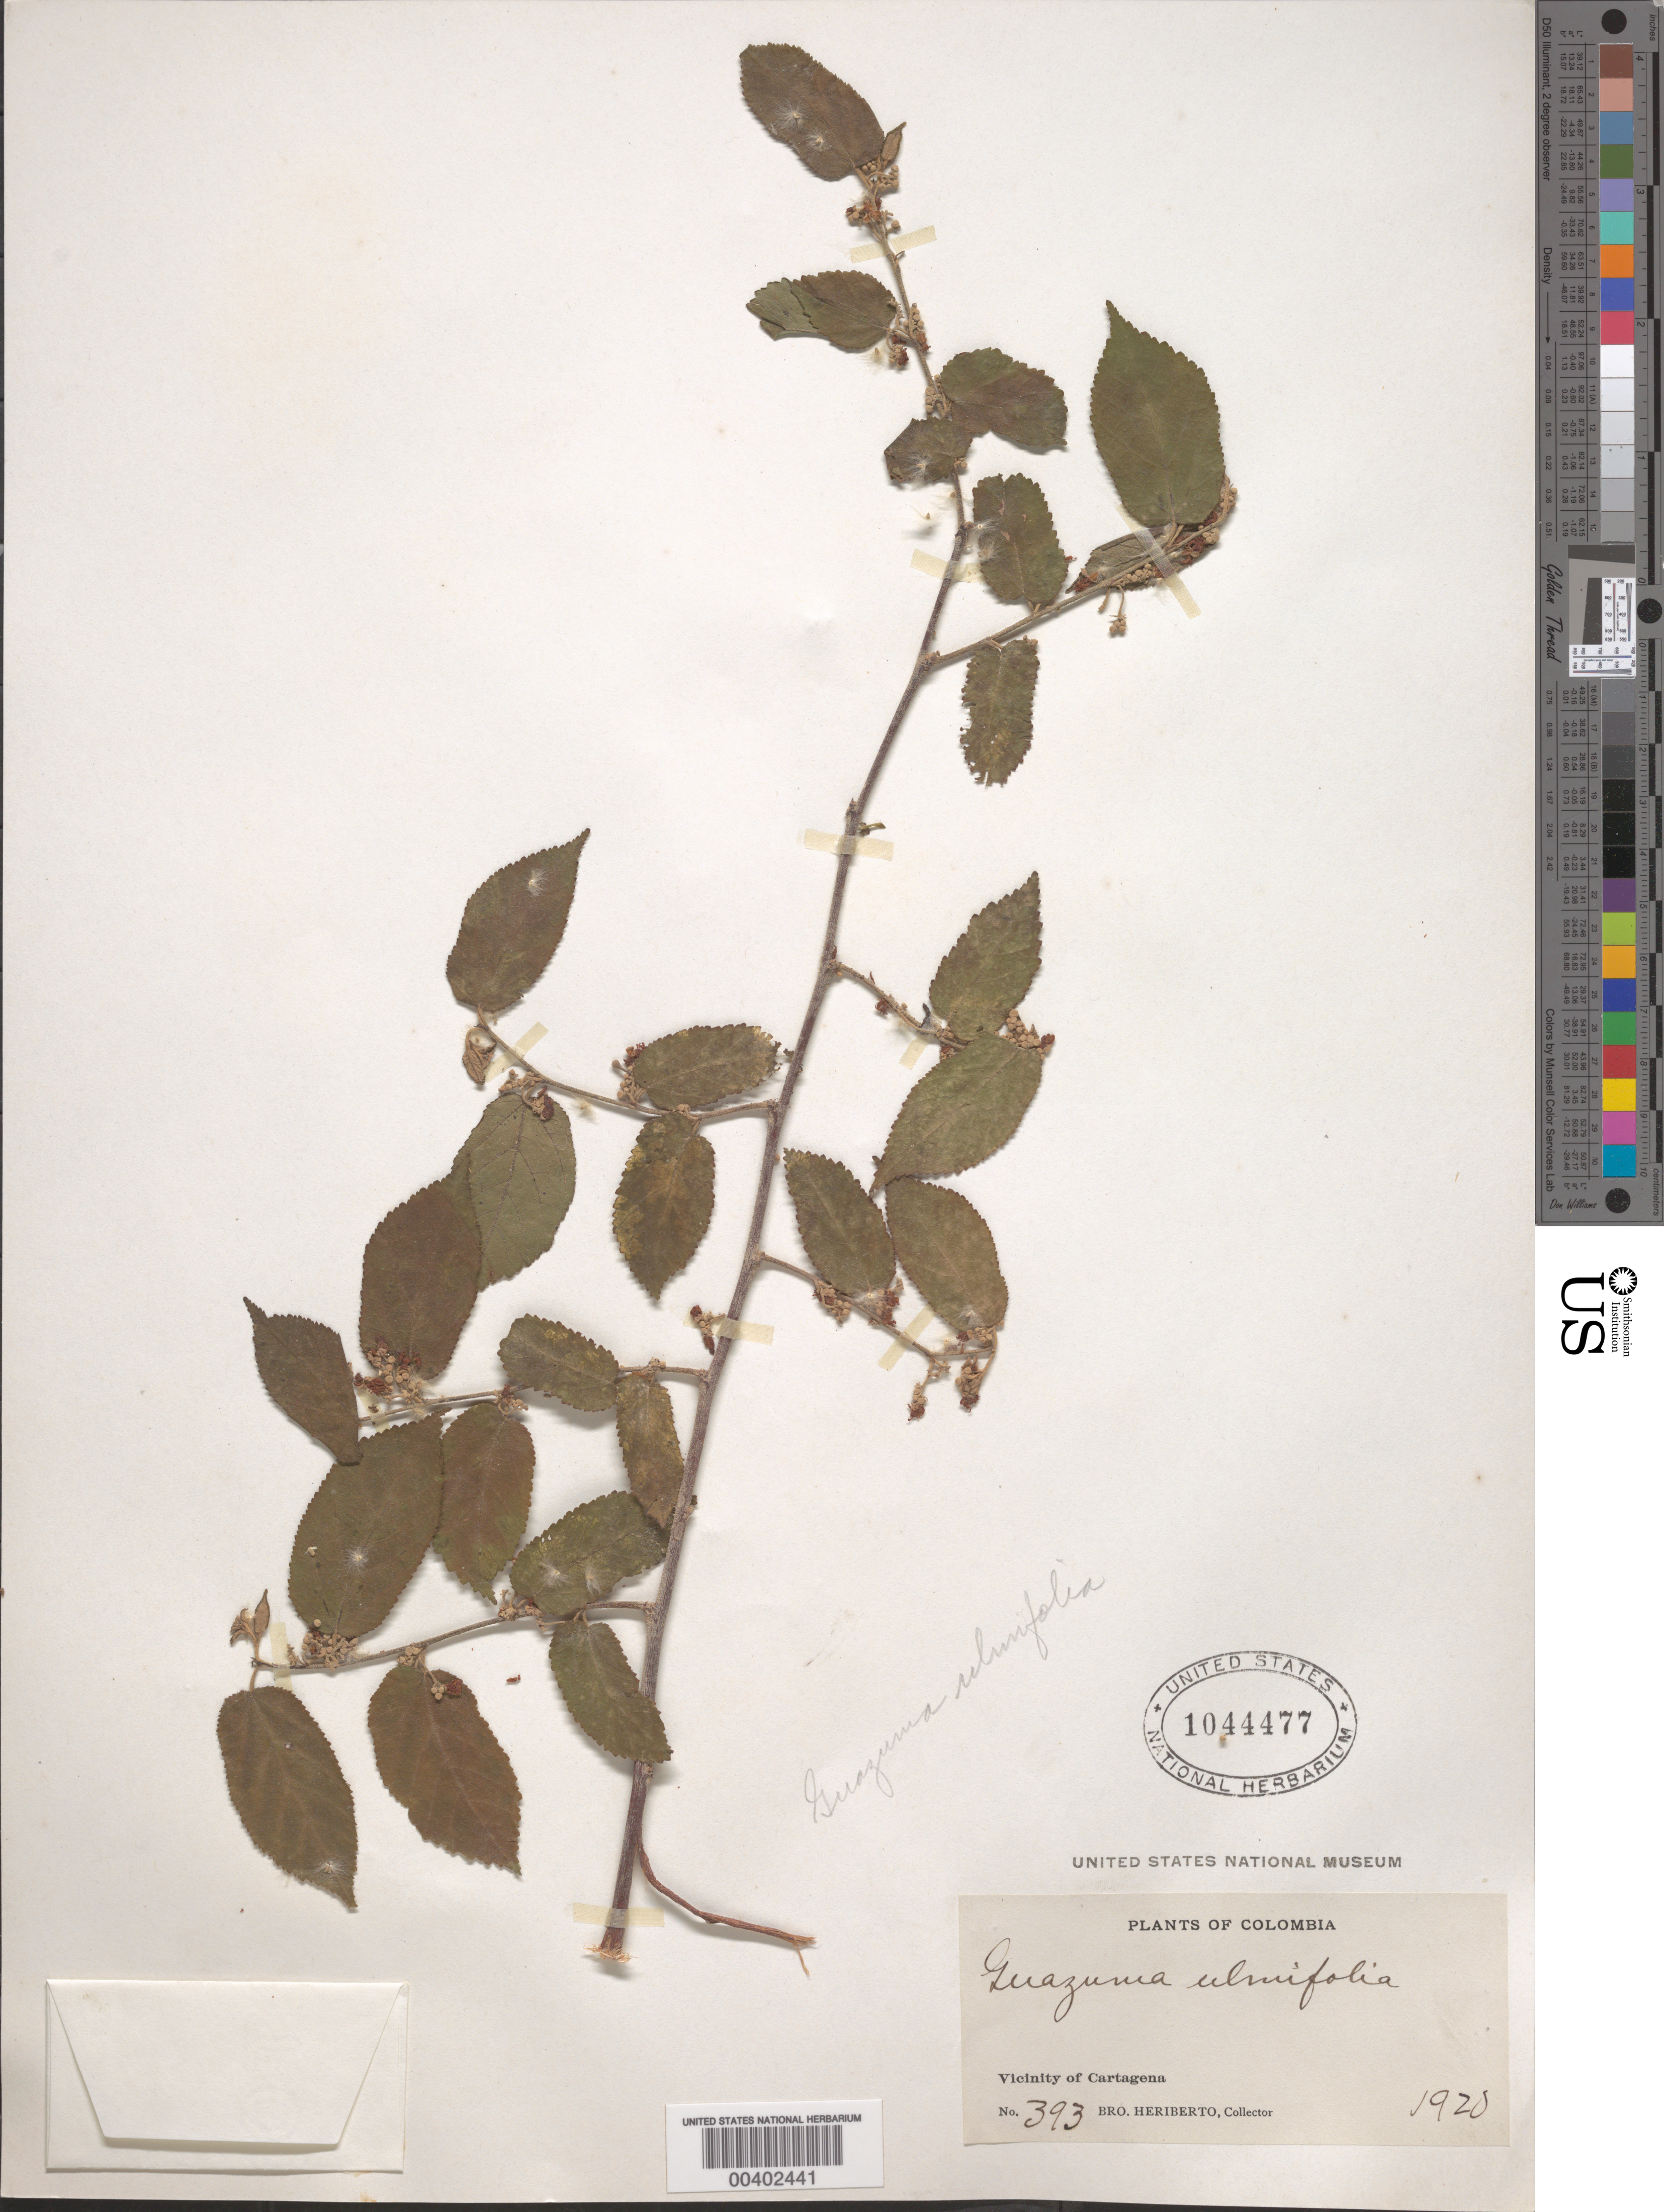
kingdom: Plantae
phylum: Tracheophyta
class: Magnoliopsida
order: Malvales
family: Malvaceae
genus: Guazuma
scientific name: Guazuma ulmifolia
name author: Lam.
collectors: B. Heriberto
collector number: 393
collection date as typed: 1920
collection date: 1920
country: Colombia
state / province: Bolívar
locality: Vicinity of Cartagena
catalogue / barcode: US 1044477